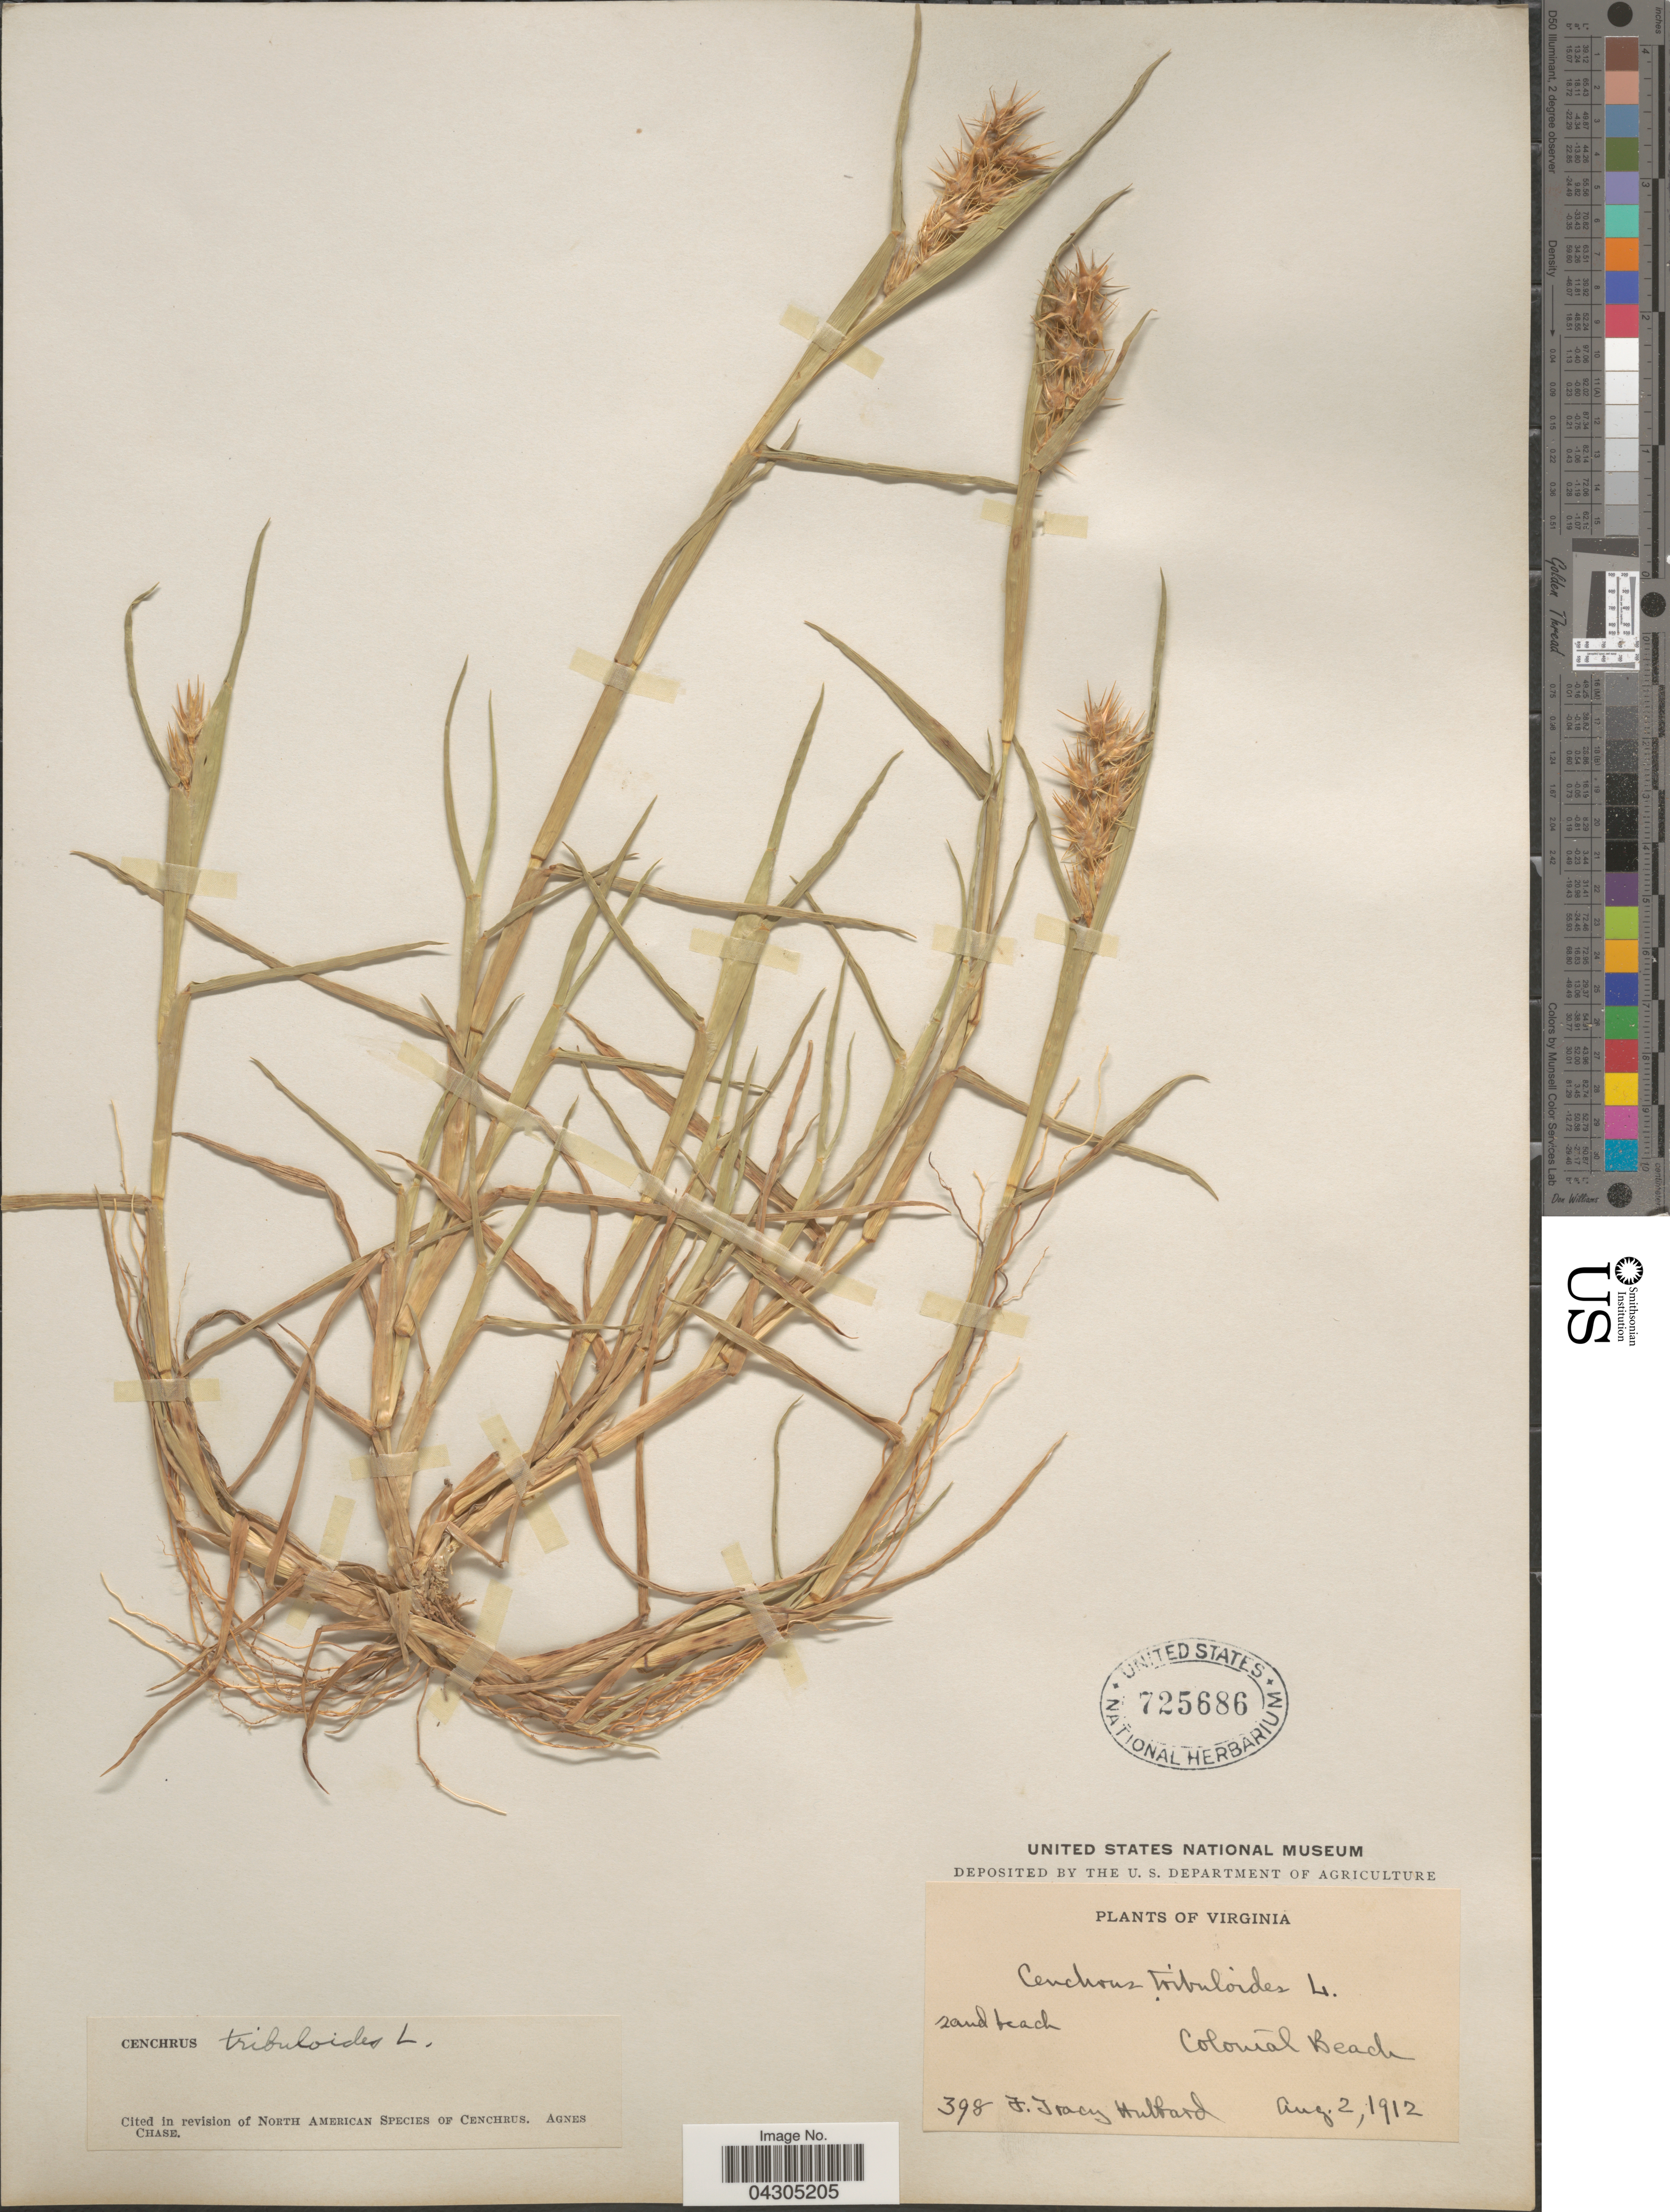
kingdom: Plantae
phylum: Tracheophyta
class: Liliopsida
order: Poales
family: Poaceae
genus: Cenchrus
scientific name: Cenchrus tribuloides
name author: L.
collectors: F. T. Hubbard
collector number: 398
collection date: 1912-08-02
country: United States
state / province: Virginia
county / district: Westmoreland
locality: Coloníal Beach.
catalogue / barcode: US 725686